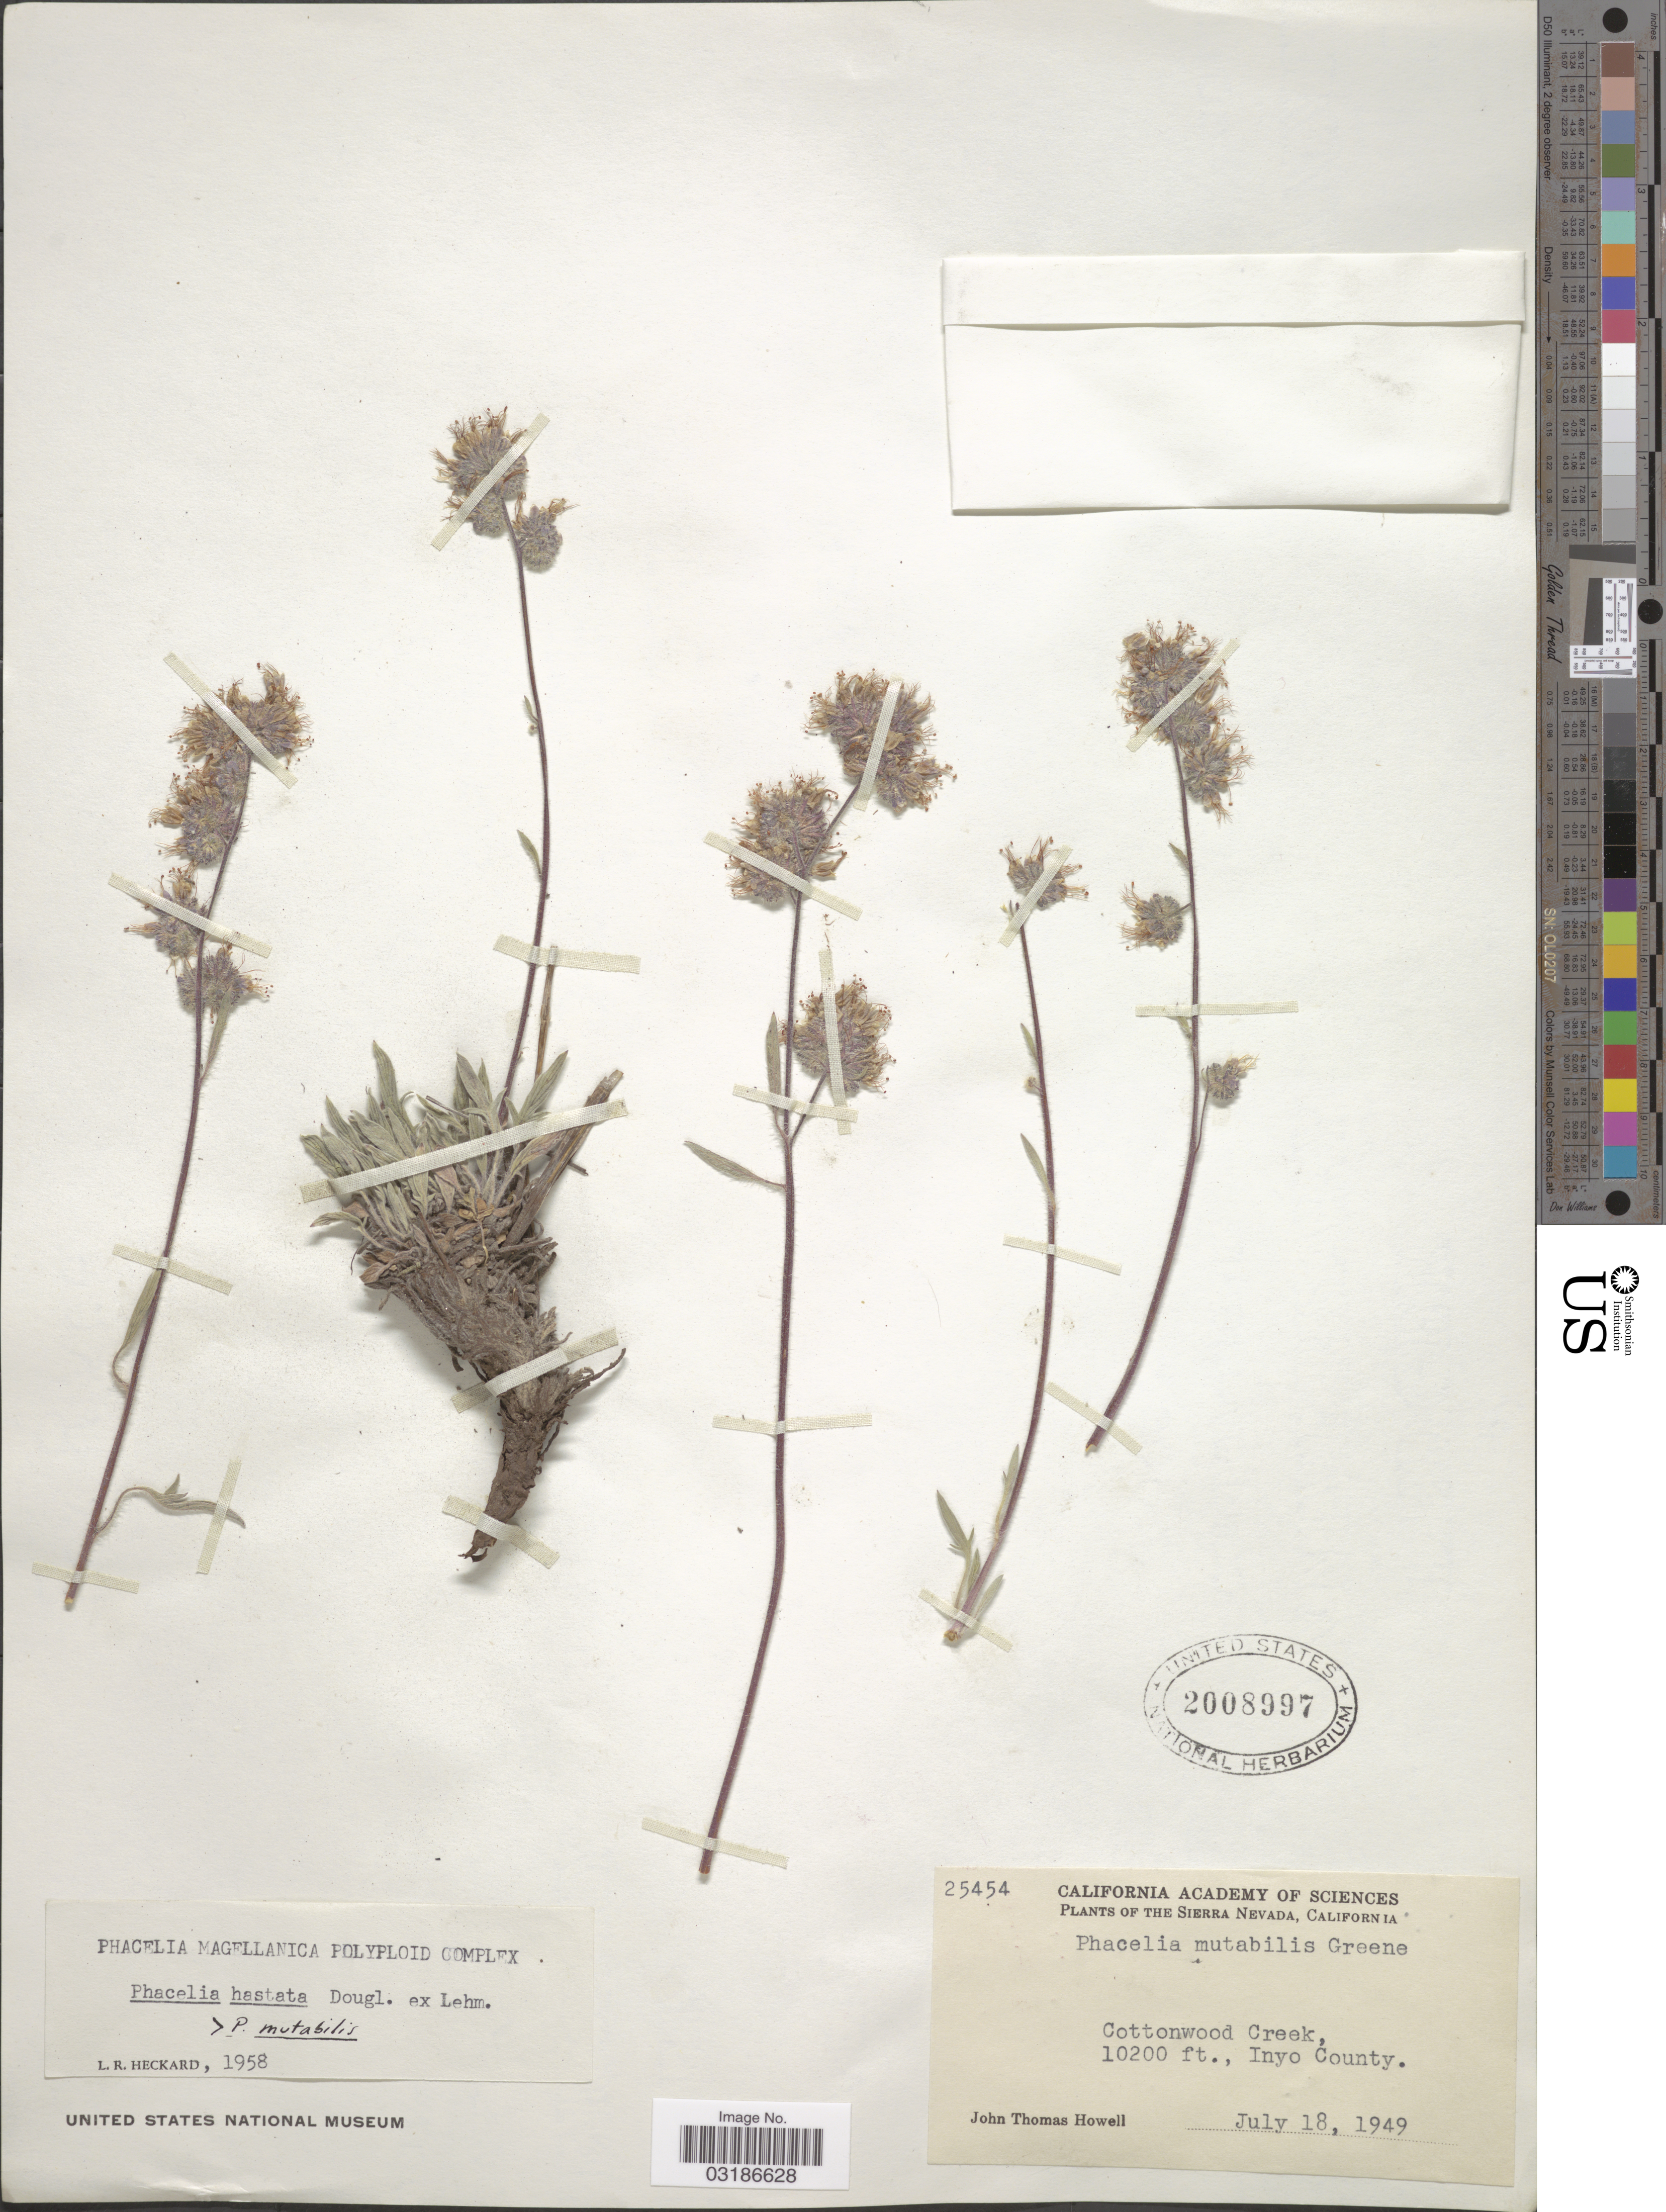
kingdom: Plantae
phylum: Tracheophyta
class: Magnoliopsida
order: Boraginales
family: Hydrophyllaceae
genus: Phacelia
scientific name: Phacelia hastata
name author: Douglas ex Lehm.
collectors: J. T. Howell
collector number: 25454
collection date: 1949-07-18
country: United States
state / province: California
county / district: Inyo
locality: The Sierra Nevada, California, Cottonwood Creek, Inyo County.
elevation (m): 3109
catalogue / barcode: US 2008997